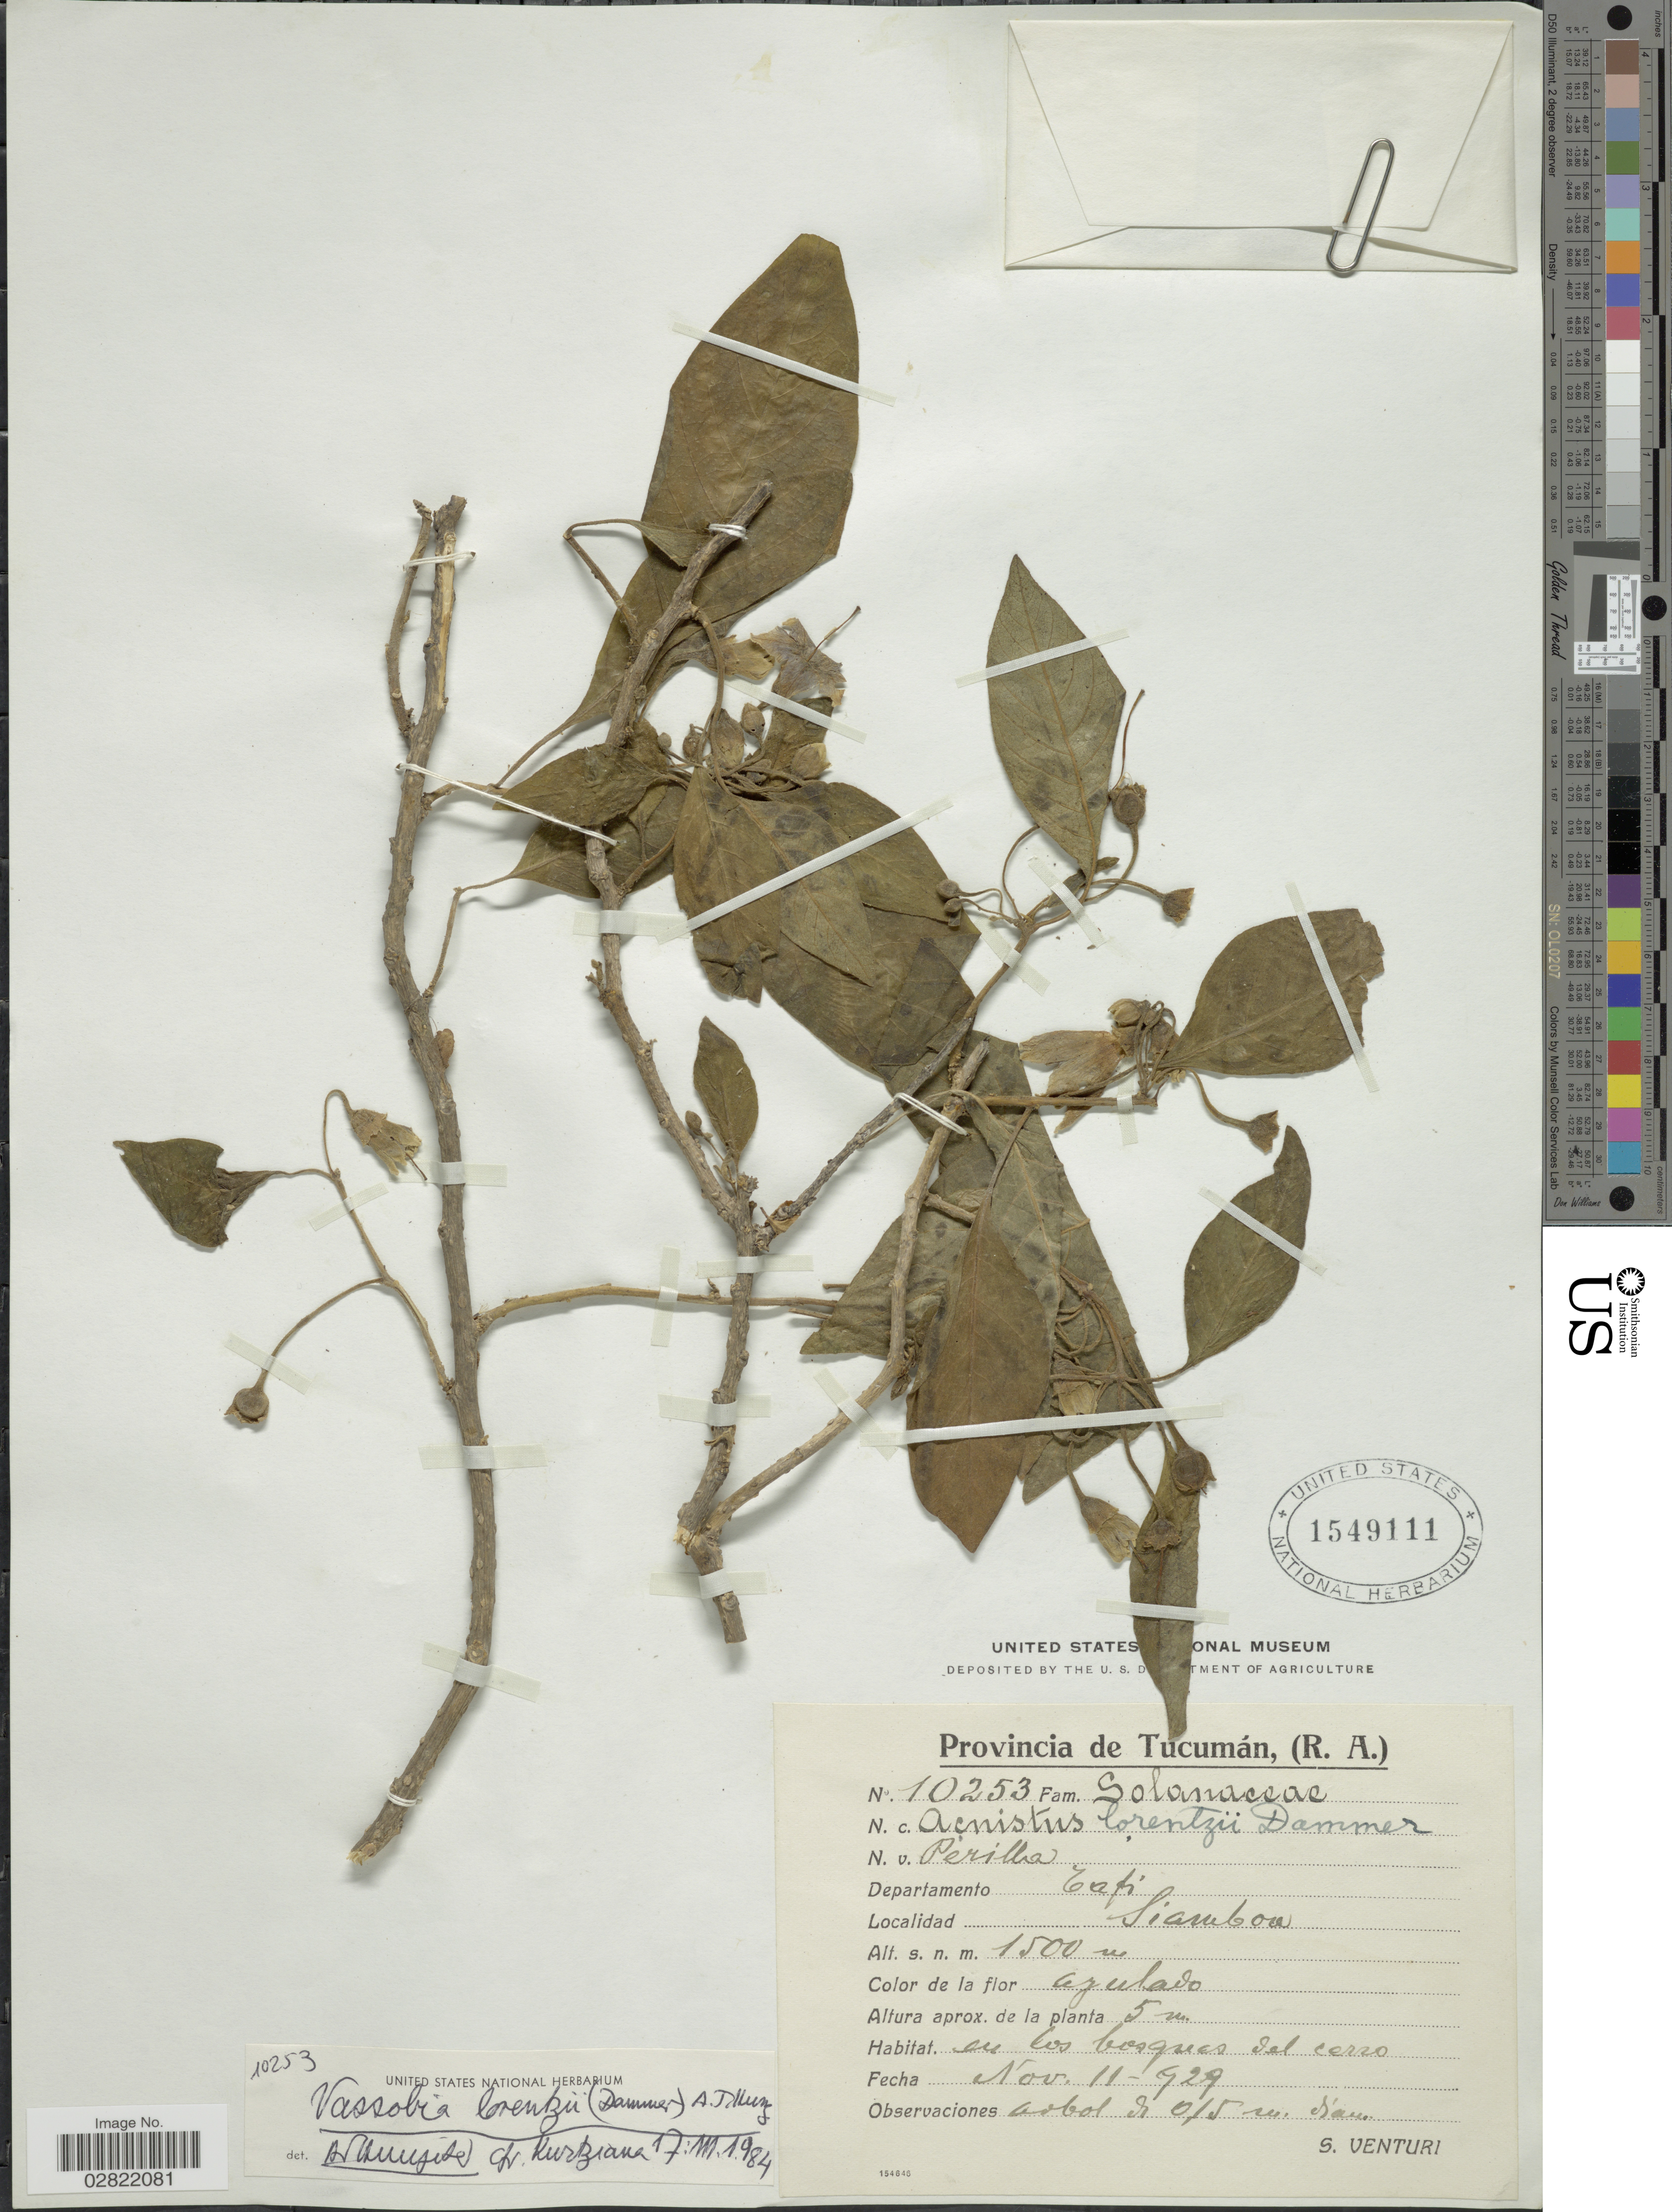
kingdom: Plantae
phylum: Tracheophyta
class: Magnoliopsida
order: Solanales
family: Solanaceae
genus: Vassobia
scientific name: Vassobia lorentzii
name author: (Dammer) Hunz.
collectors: S. Venturi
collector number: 10253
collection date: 1929-11-11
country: Argentina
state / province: Tucuman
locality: Provincia de Tucumán, (R.A.), Departamento Tafi, Siambon.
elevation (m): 1500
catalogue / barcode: US 1549111